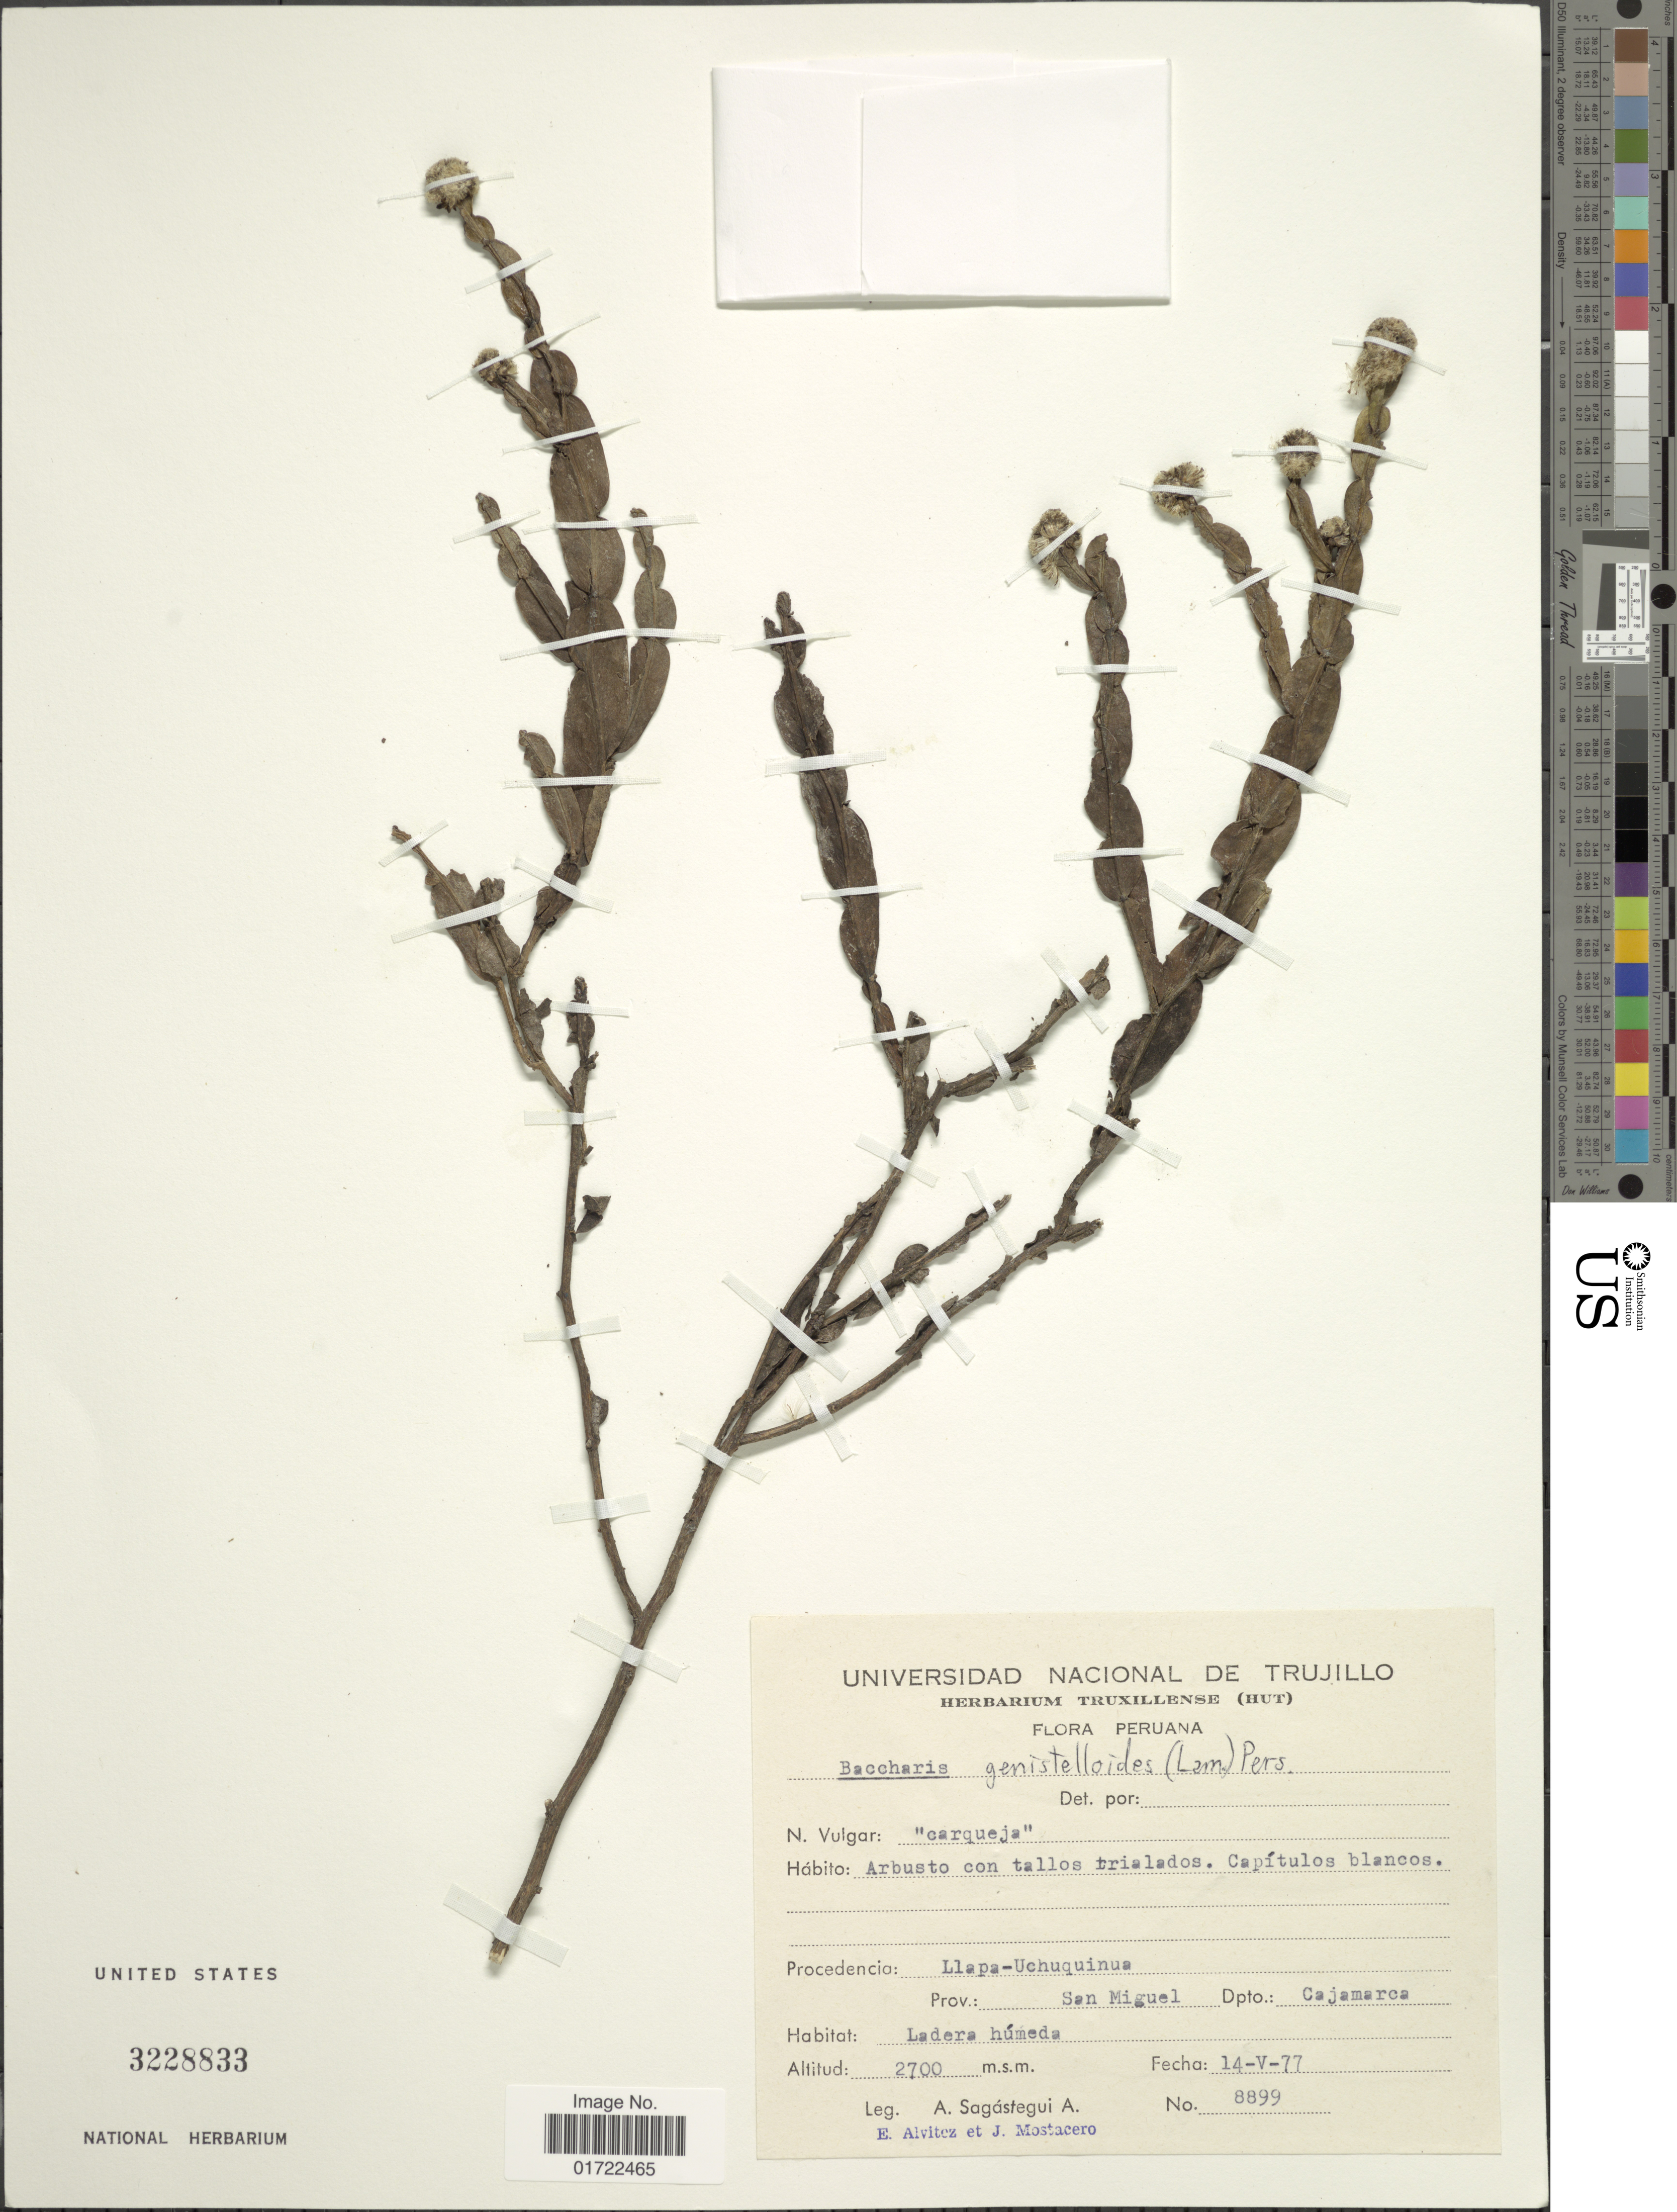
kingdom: Plantae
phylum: Tracheophyta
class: Magnoliopsida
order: Asterales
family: Asteraceae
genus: Baccharis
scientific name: Baccharis genistelloides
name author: (Lam.) Pers.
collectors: A. Sagástegui A., E. Alvitez I. & J. Mostacero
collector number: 8899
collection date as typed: Transcribed d/m/y: 14/5/77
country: Peru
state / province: Cajamarca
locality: Procedencia: Llapa-Uchuquinua, Prov: San Miguel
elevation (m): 2700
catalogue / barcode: US 3228833